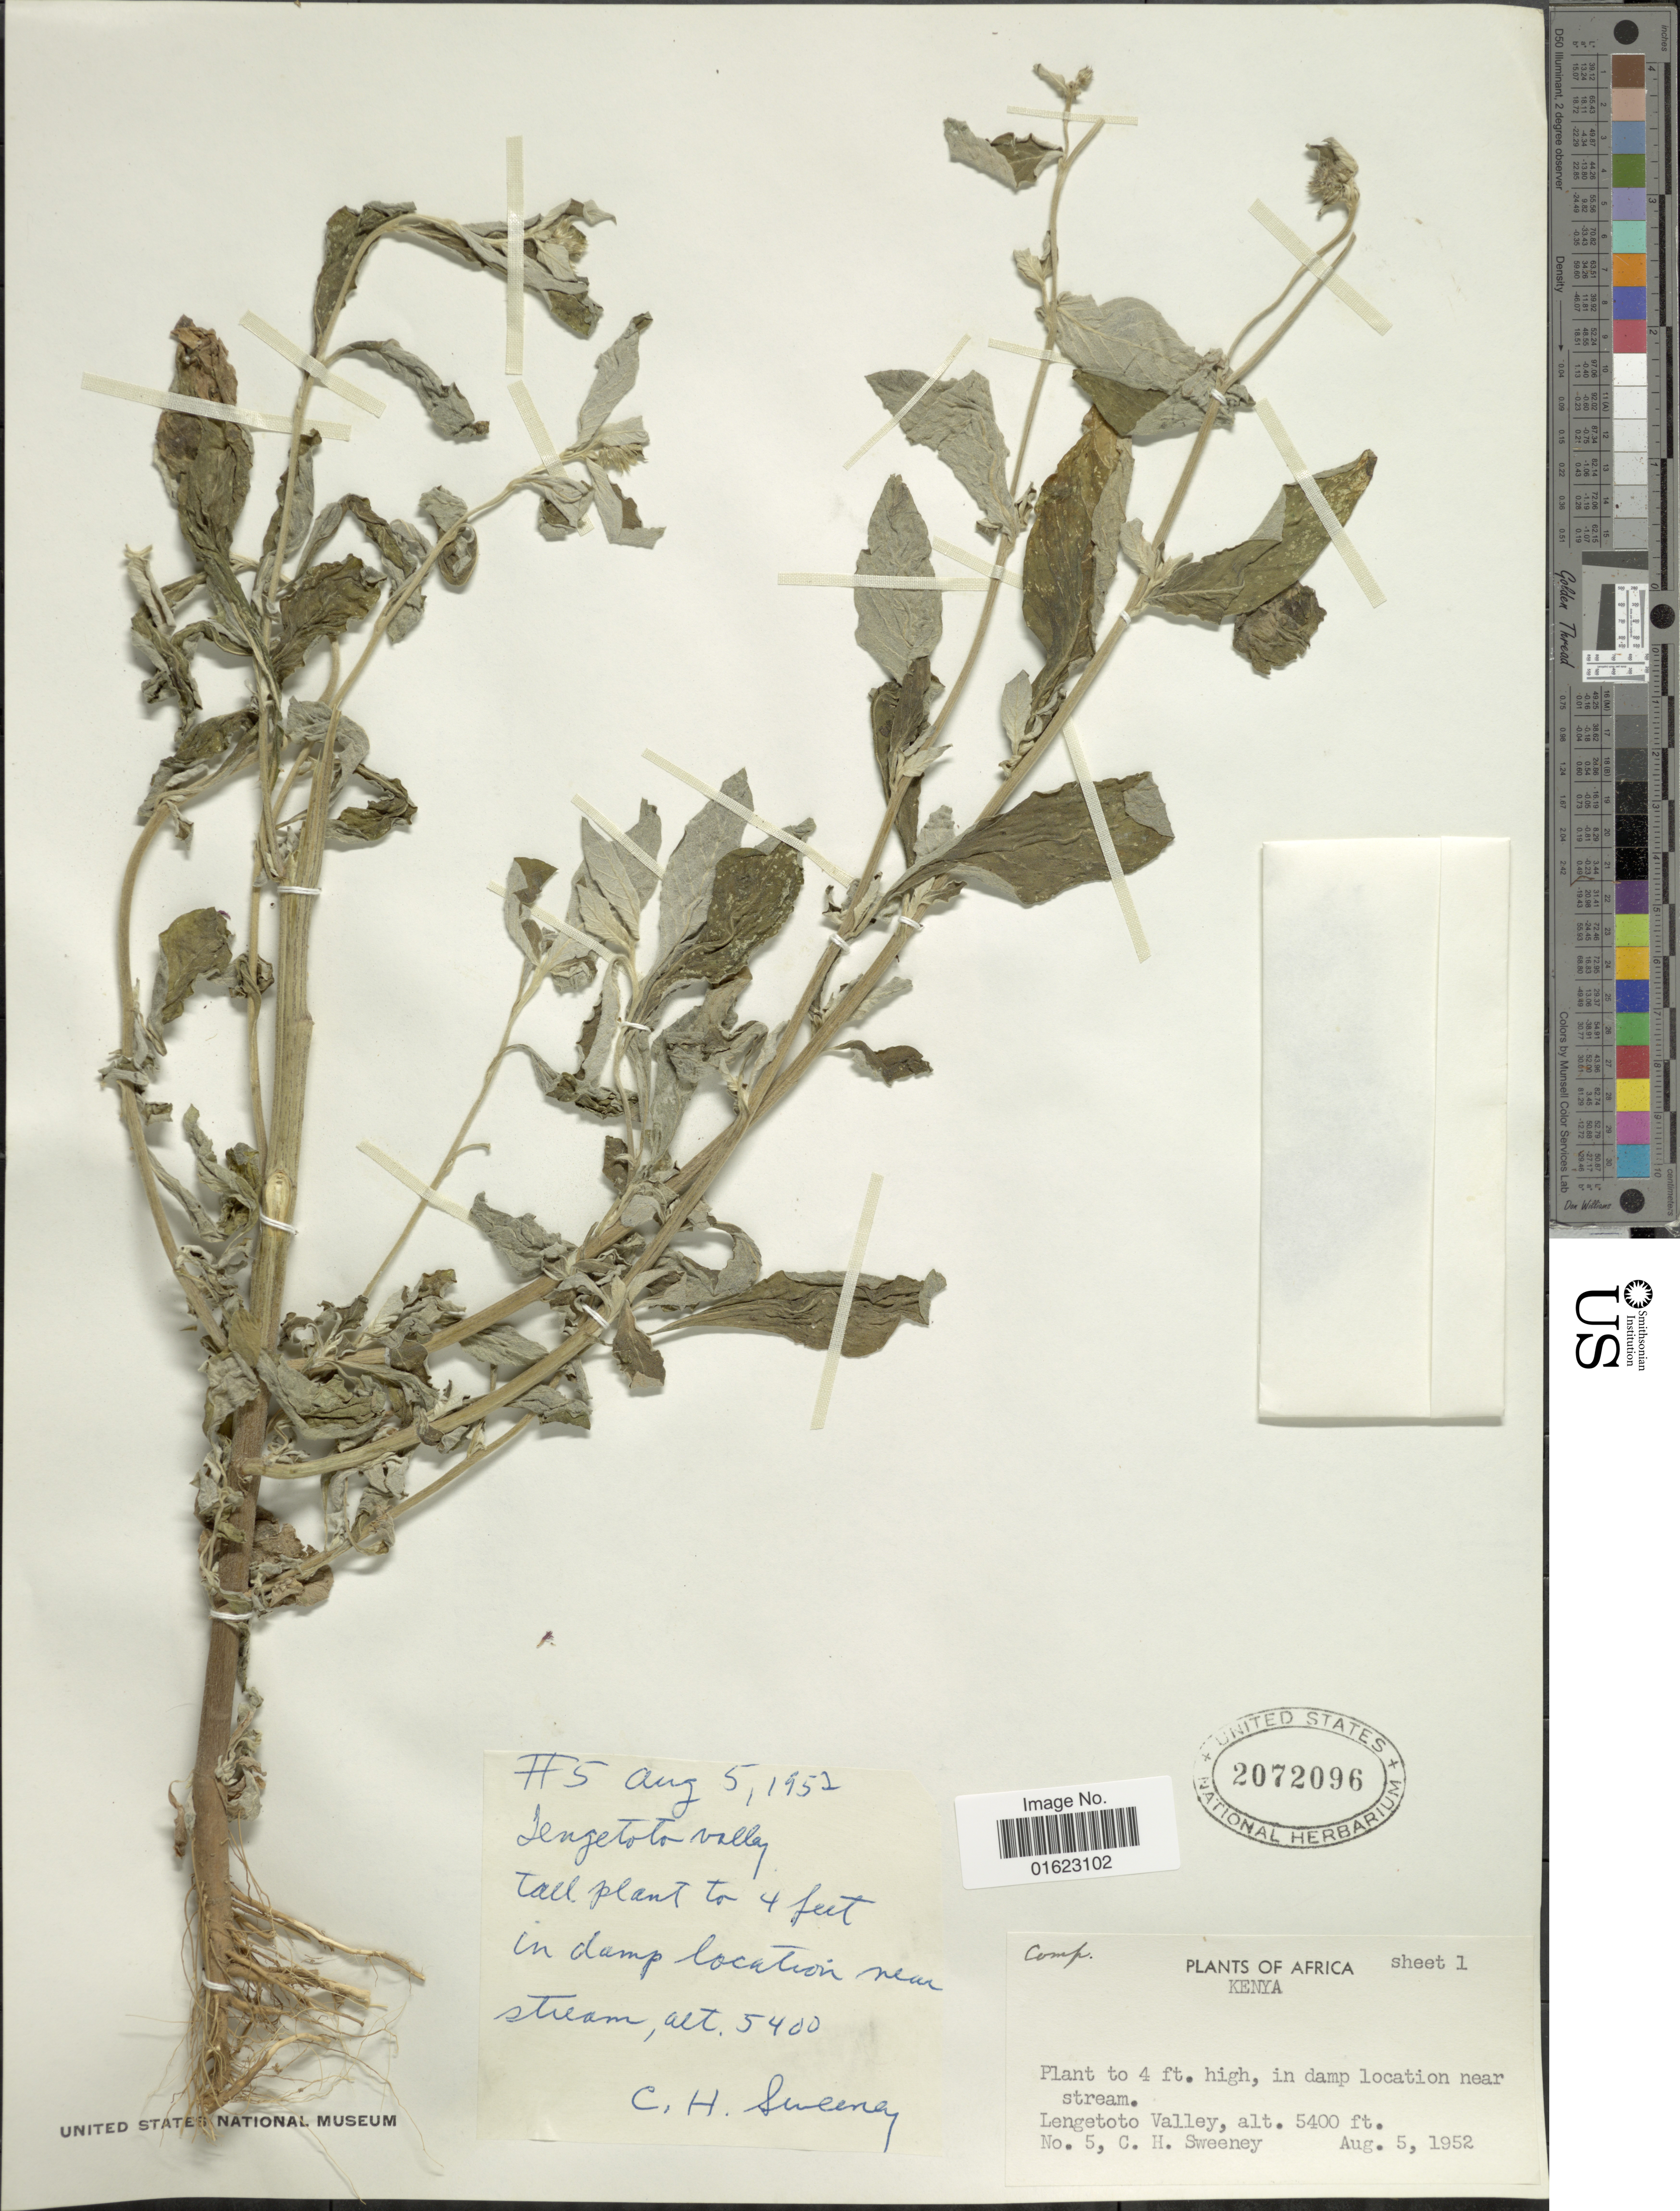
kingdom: Plantae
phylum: Tracheophyta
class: Magnoliopsida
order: Asterales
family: Asteraceae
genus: Gutenbergia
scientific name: Gutenbergia sp.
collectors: C. Sweeney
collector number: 5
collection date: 1952-08-05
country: Kenya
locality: Africa, Kenya. Lengetoto Valley.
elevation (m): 1646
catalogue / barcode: US 2072096